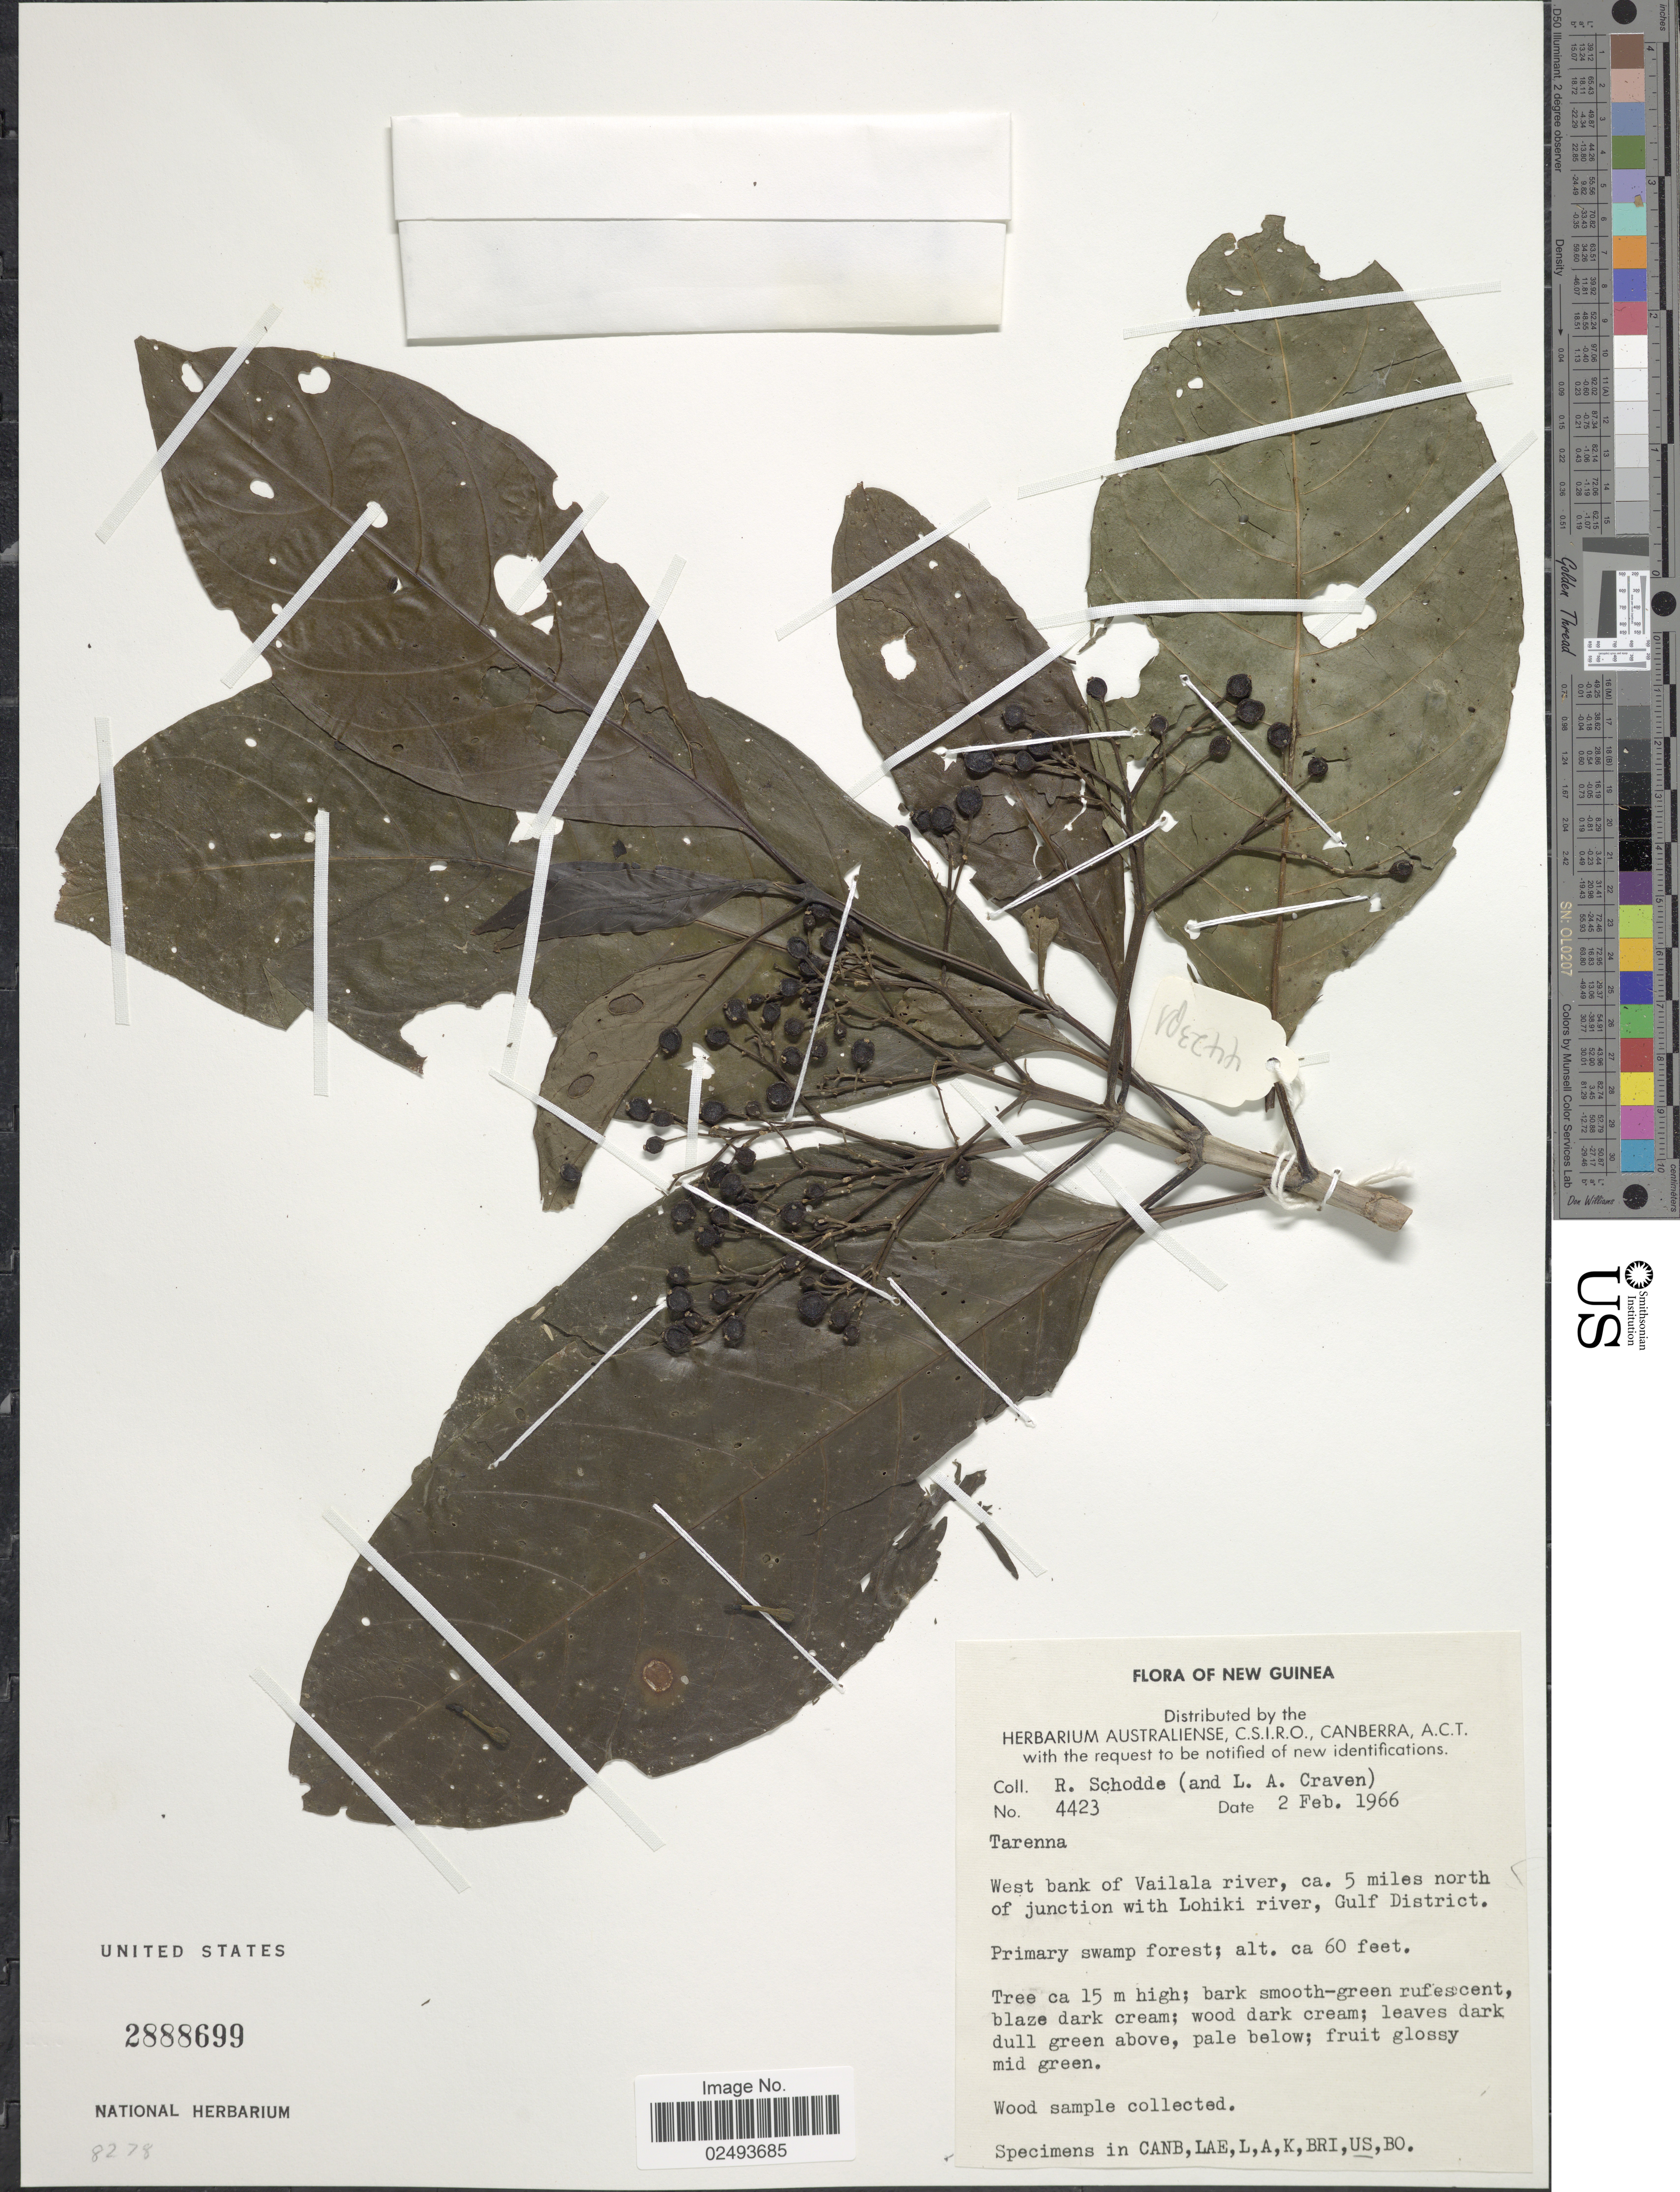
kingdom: Plantae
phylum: Tracheophyta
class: Magnoliopsida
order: Gentianales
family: Rubiaceae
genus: Tarenna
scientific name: Tarenna sambucina var. papuana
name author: Fosberg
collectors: R. Schodde & L. A. Craven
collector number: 4423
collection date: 1966-02-02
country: Papua New Guinea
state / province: Gulf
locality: New Guinea, West bank of Vailala river, 5 miles north of junction with Lohiki river, Gulf District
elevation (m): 18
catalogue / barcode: US 2888699